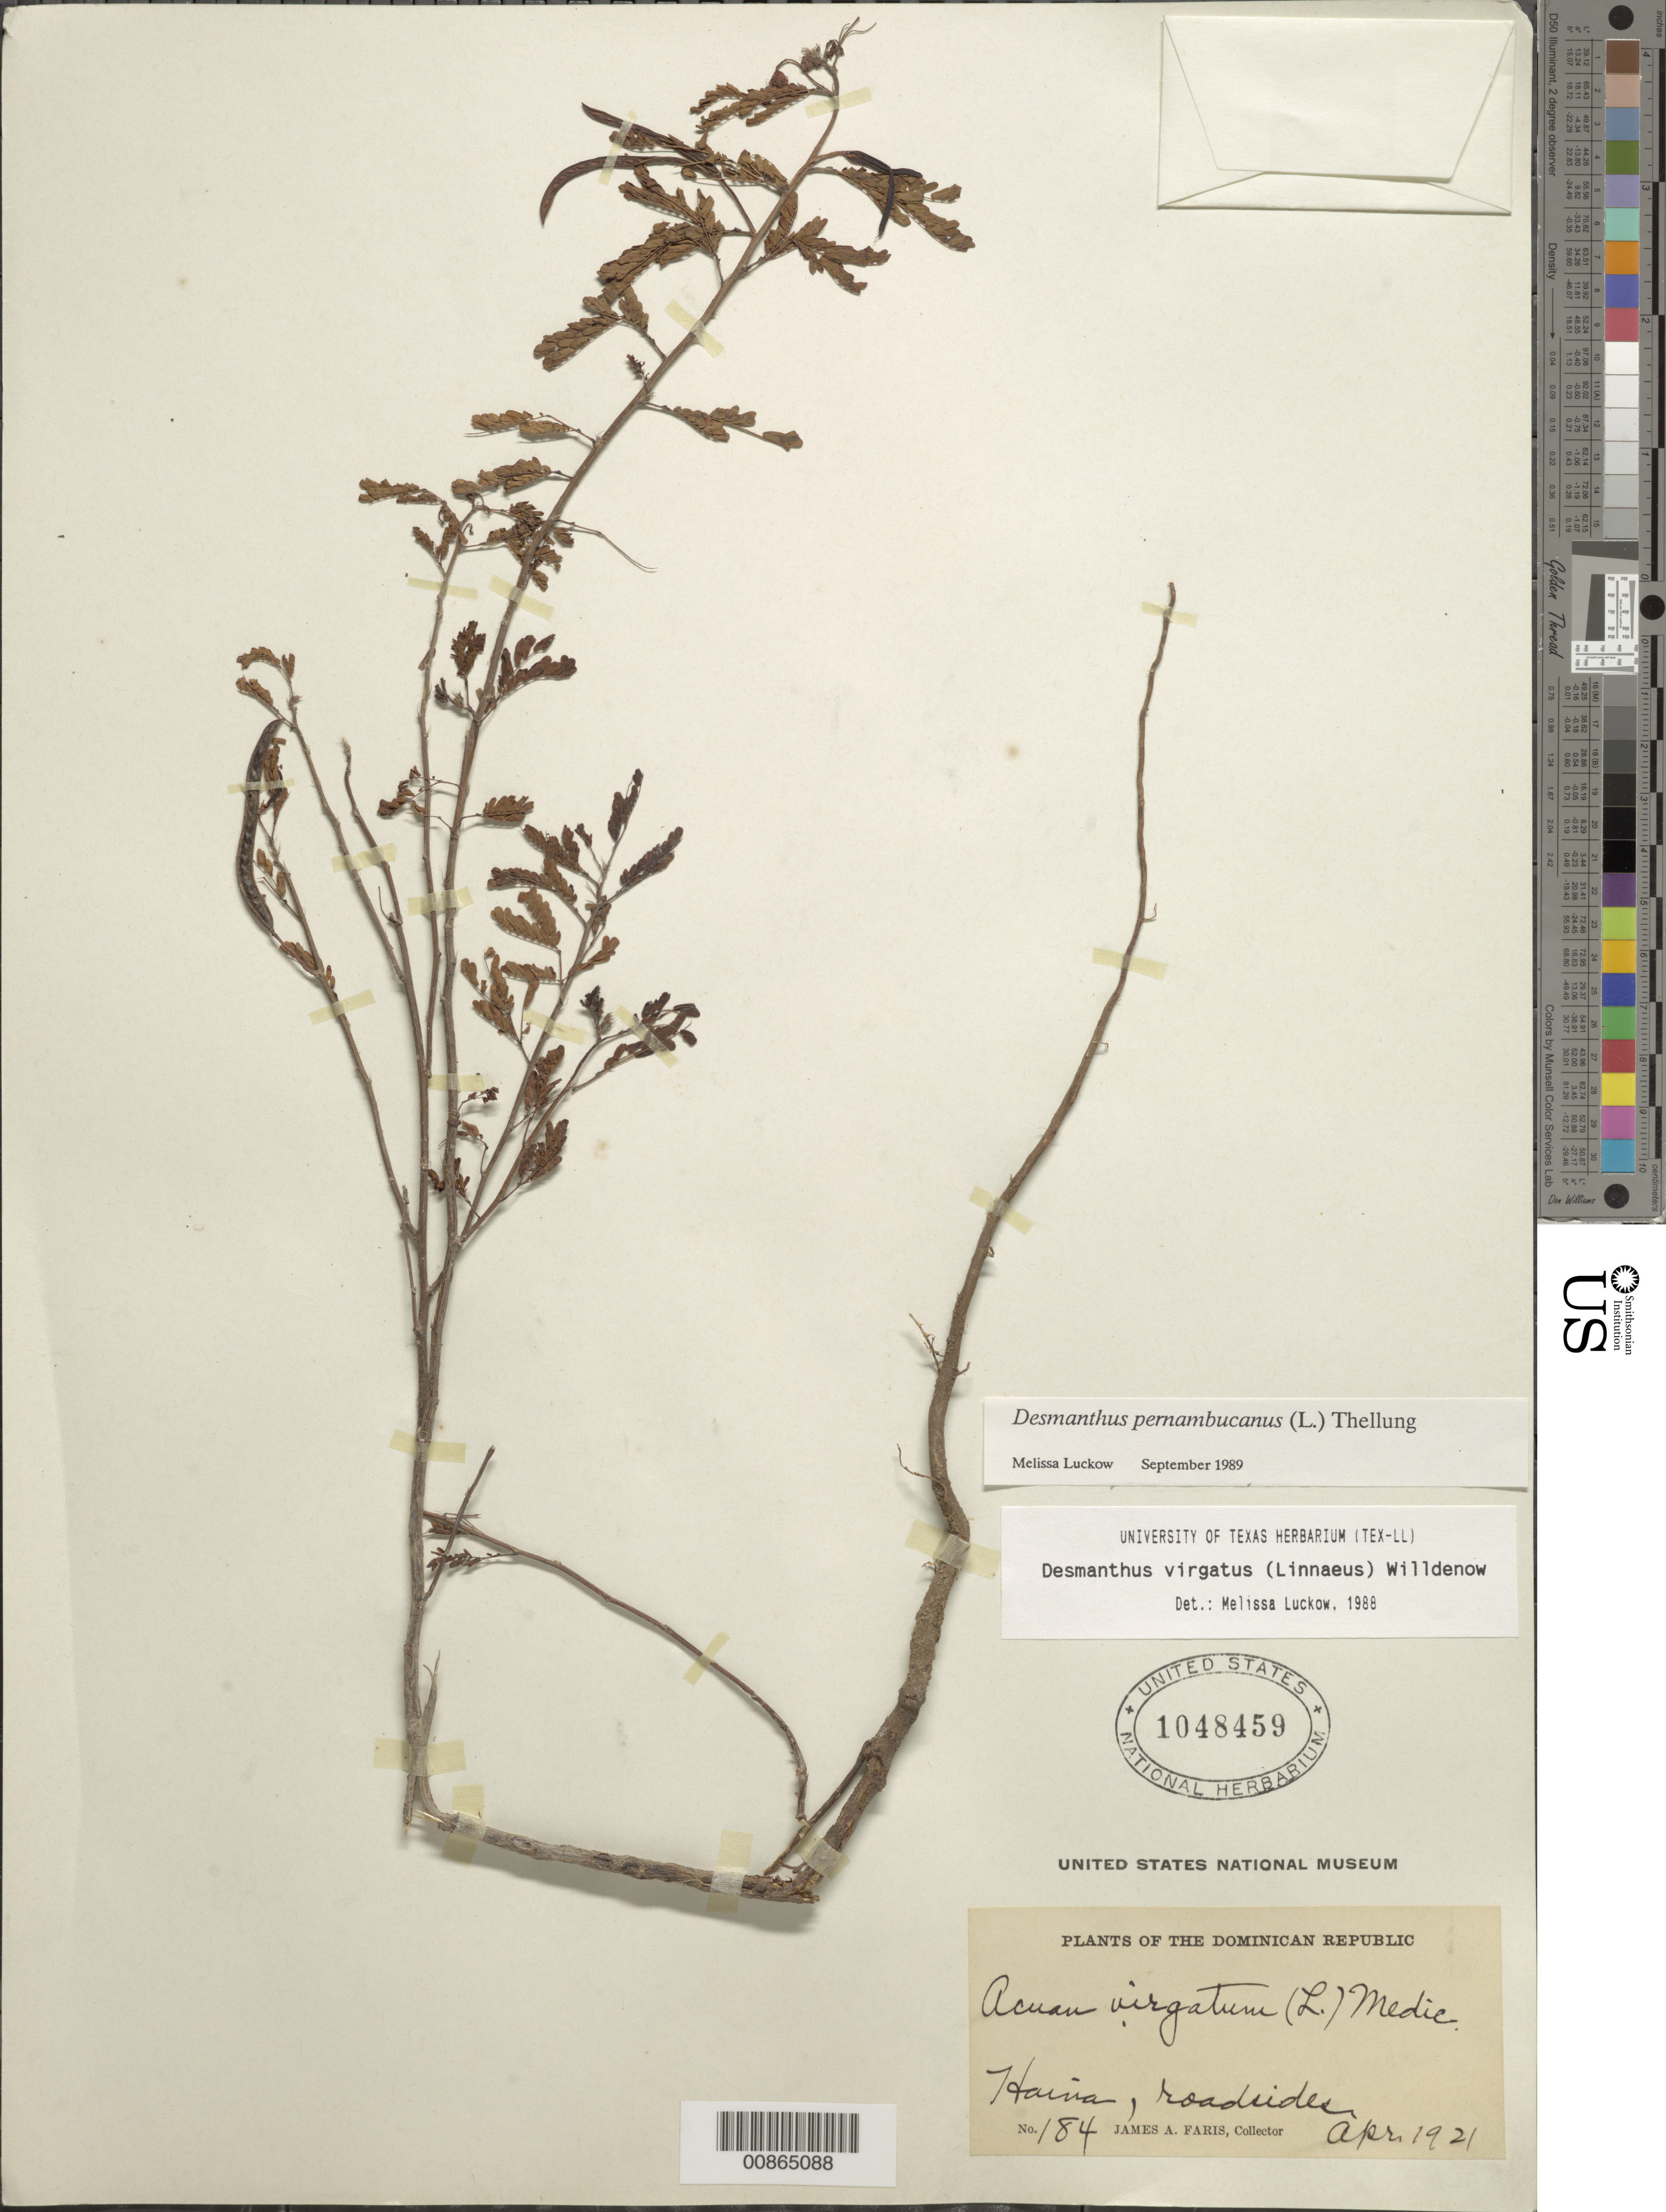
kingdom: Plantae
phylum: Tracheophyta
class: Magnoliopsida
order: Fabales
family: Fabaceae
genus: Desmanthus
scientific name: Desmanthus pernambucanus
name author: (L.) Thell.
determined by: Luckow, M. A.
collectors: J. Faris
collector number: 184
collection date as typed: Apr 1921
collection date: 1921-04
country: Dominican Republic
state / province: San Cristóbal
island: Hispaniola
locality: Haina.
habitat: Roadsides.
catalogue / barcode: US 1048459